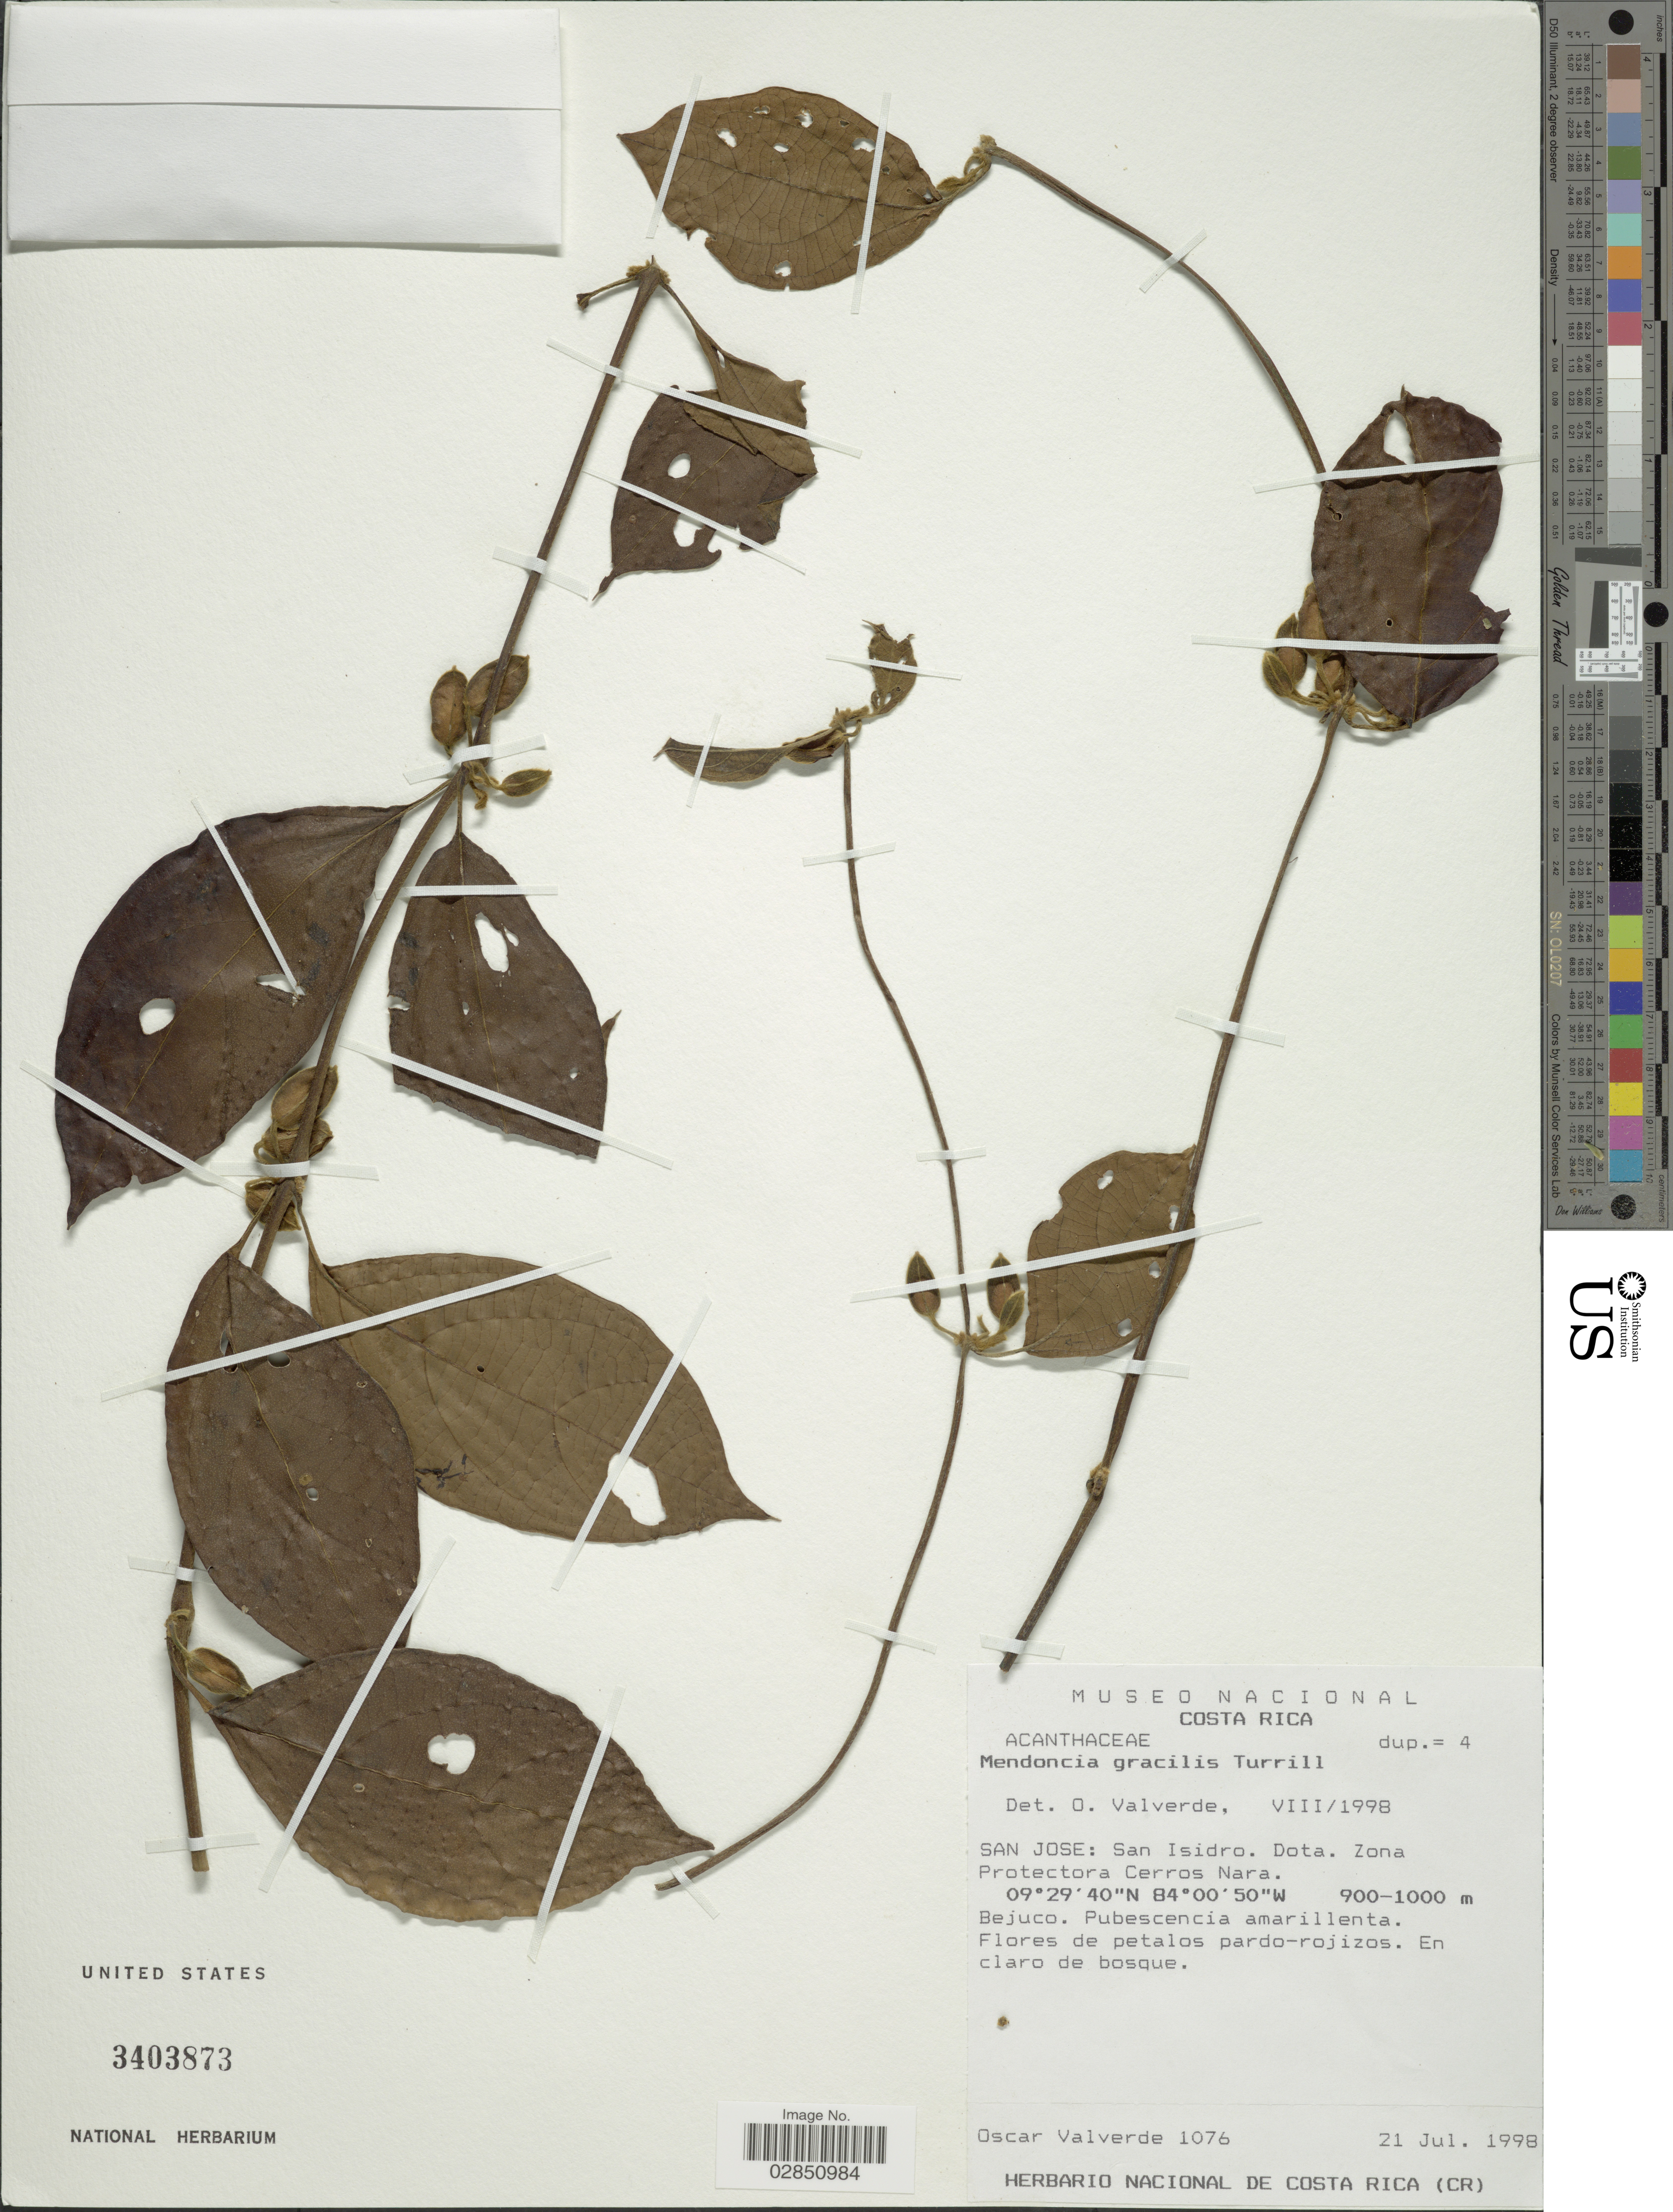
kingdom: Plantae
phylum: Tracheophyta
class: Magnoliopsida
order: Lamiales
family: Acanthaceae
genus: Mendoncia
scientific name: Mendoncia gracilis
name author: Turrill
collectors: O. Valverde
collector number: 1076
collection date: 1998-07-21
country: Costa Rica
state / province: San José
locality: San Isidro, Dota, Zona Protectora Cerros Nara.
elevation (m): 900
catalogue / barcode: US 3403873